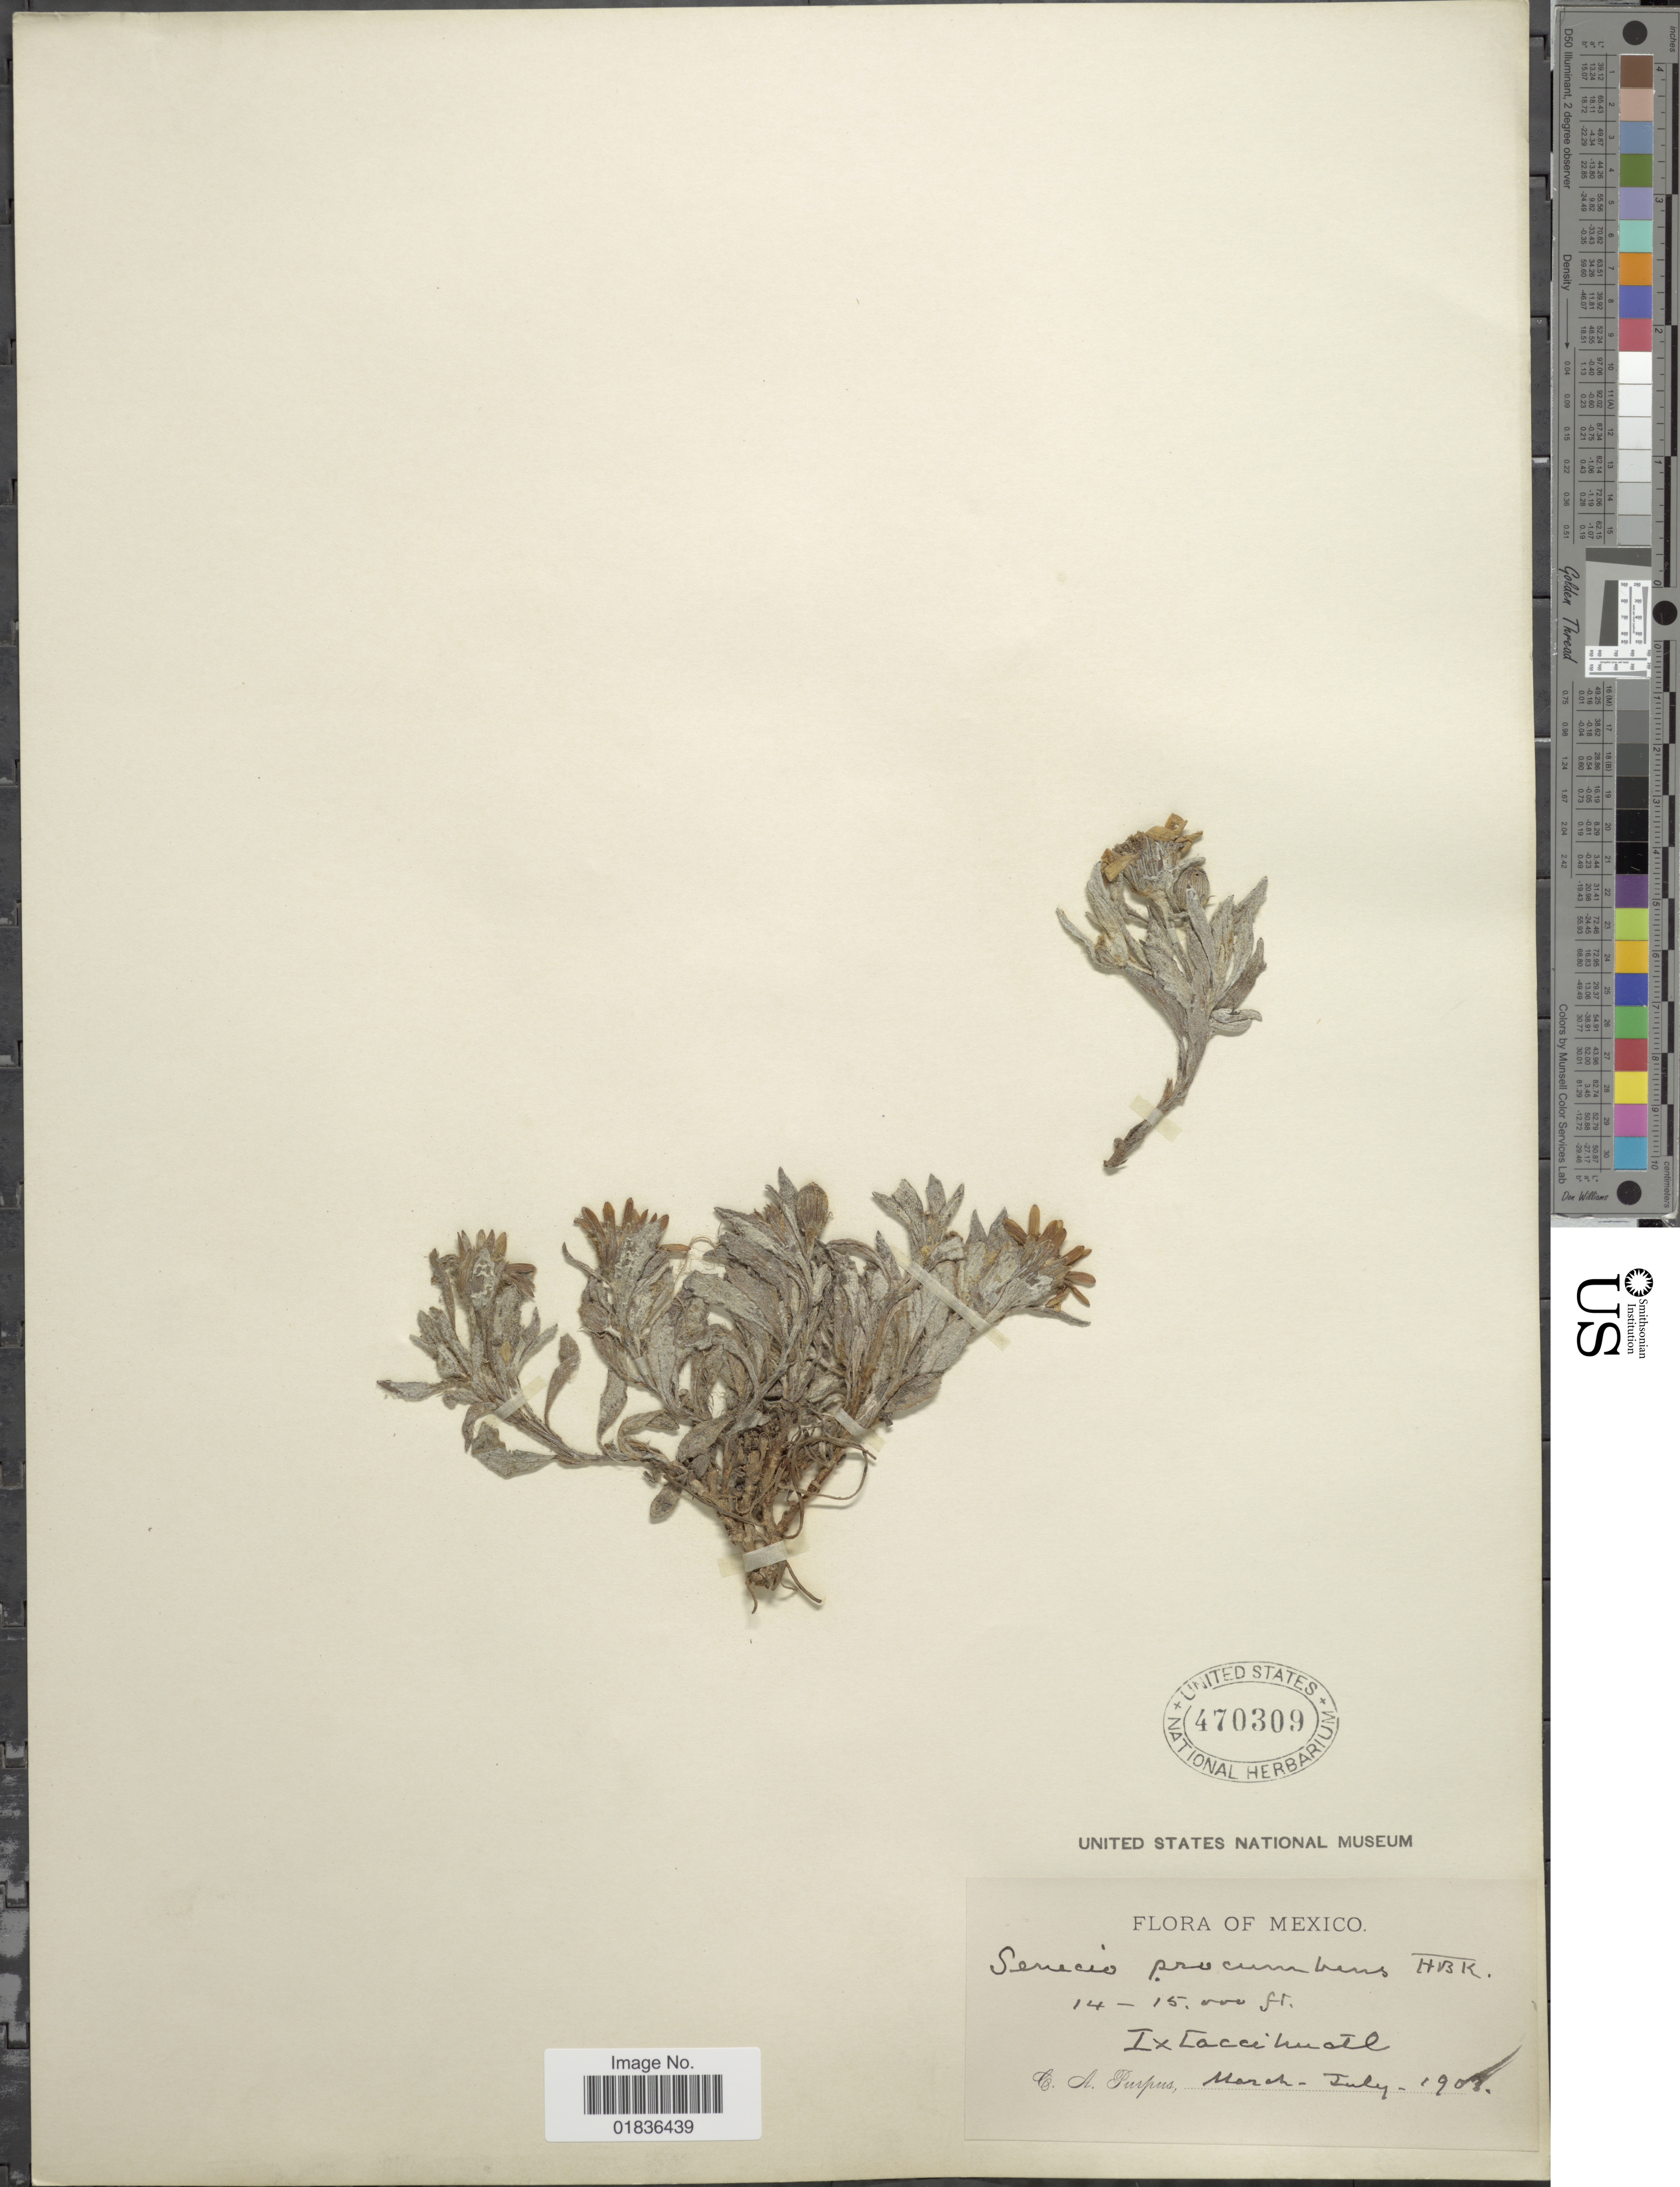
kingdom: Plantae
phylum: Tracheophyta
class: Magnoliopsida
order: Asterales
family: Asteraceae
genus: Senecio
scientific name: Senecio procumbens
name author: Kunth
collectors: C. A. Purpus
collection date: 1907-03/1907-07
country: Mexico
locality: Ixtaccihuatl.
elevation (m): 4267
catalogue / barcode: US 470309